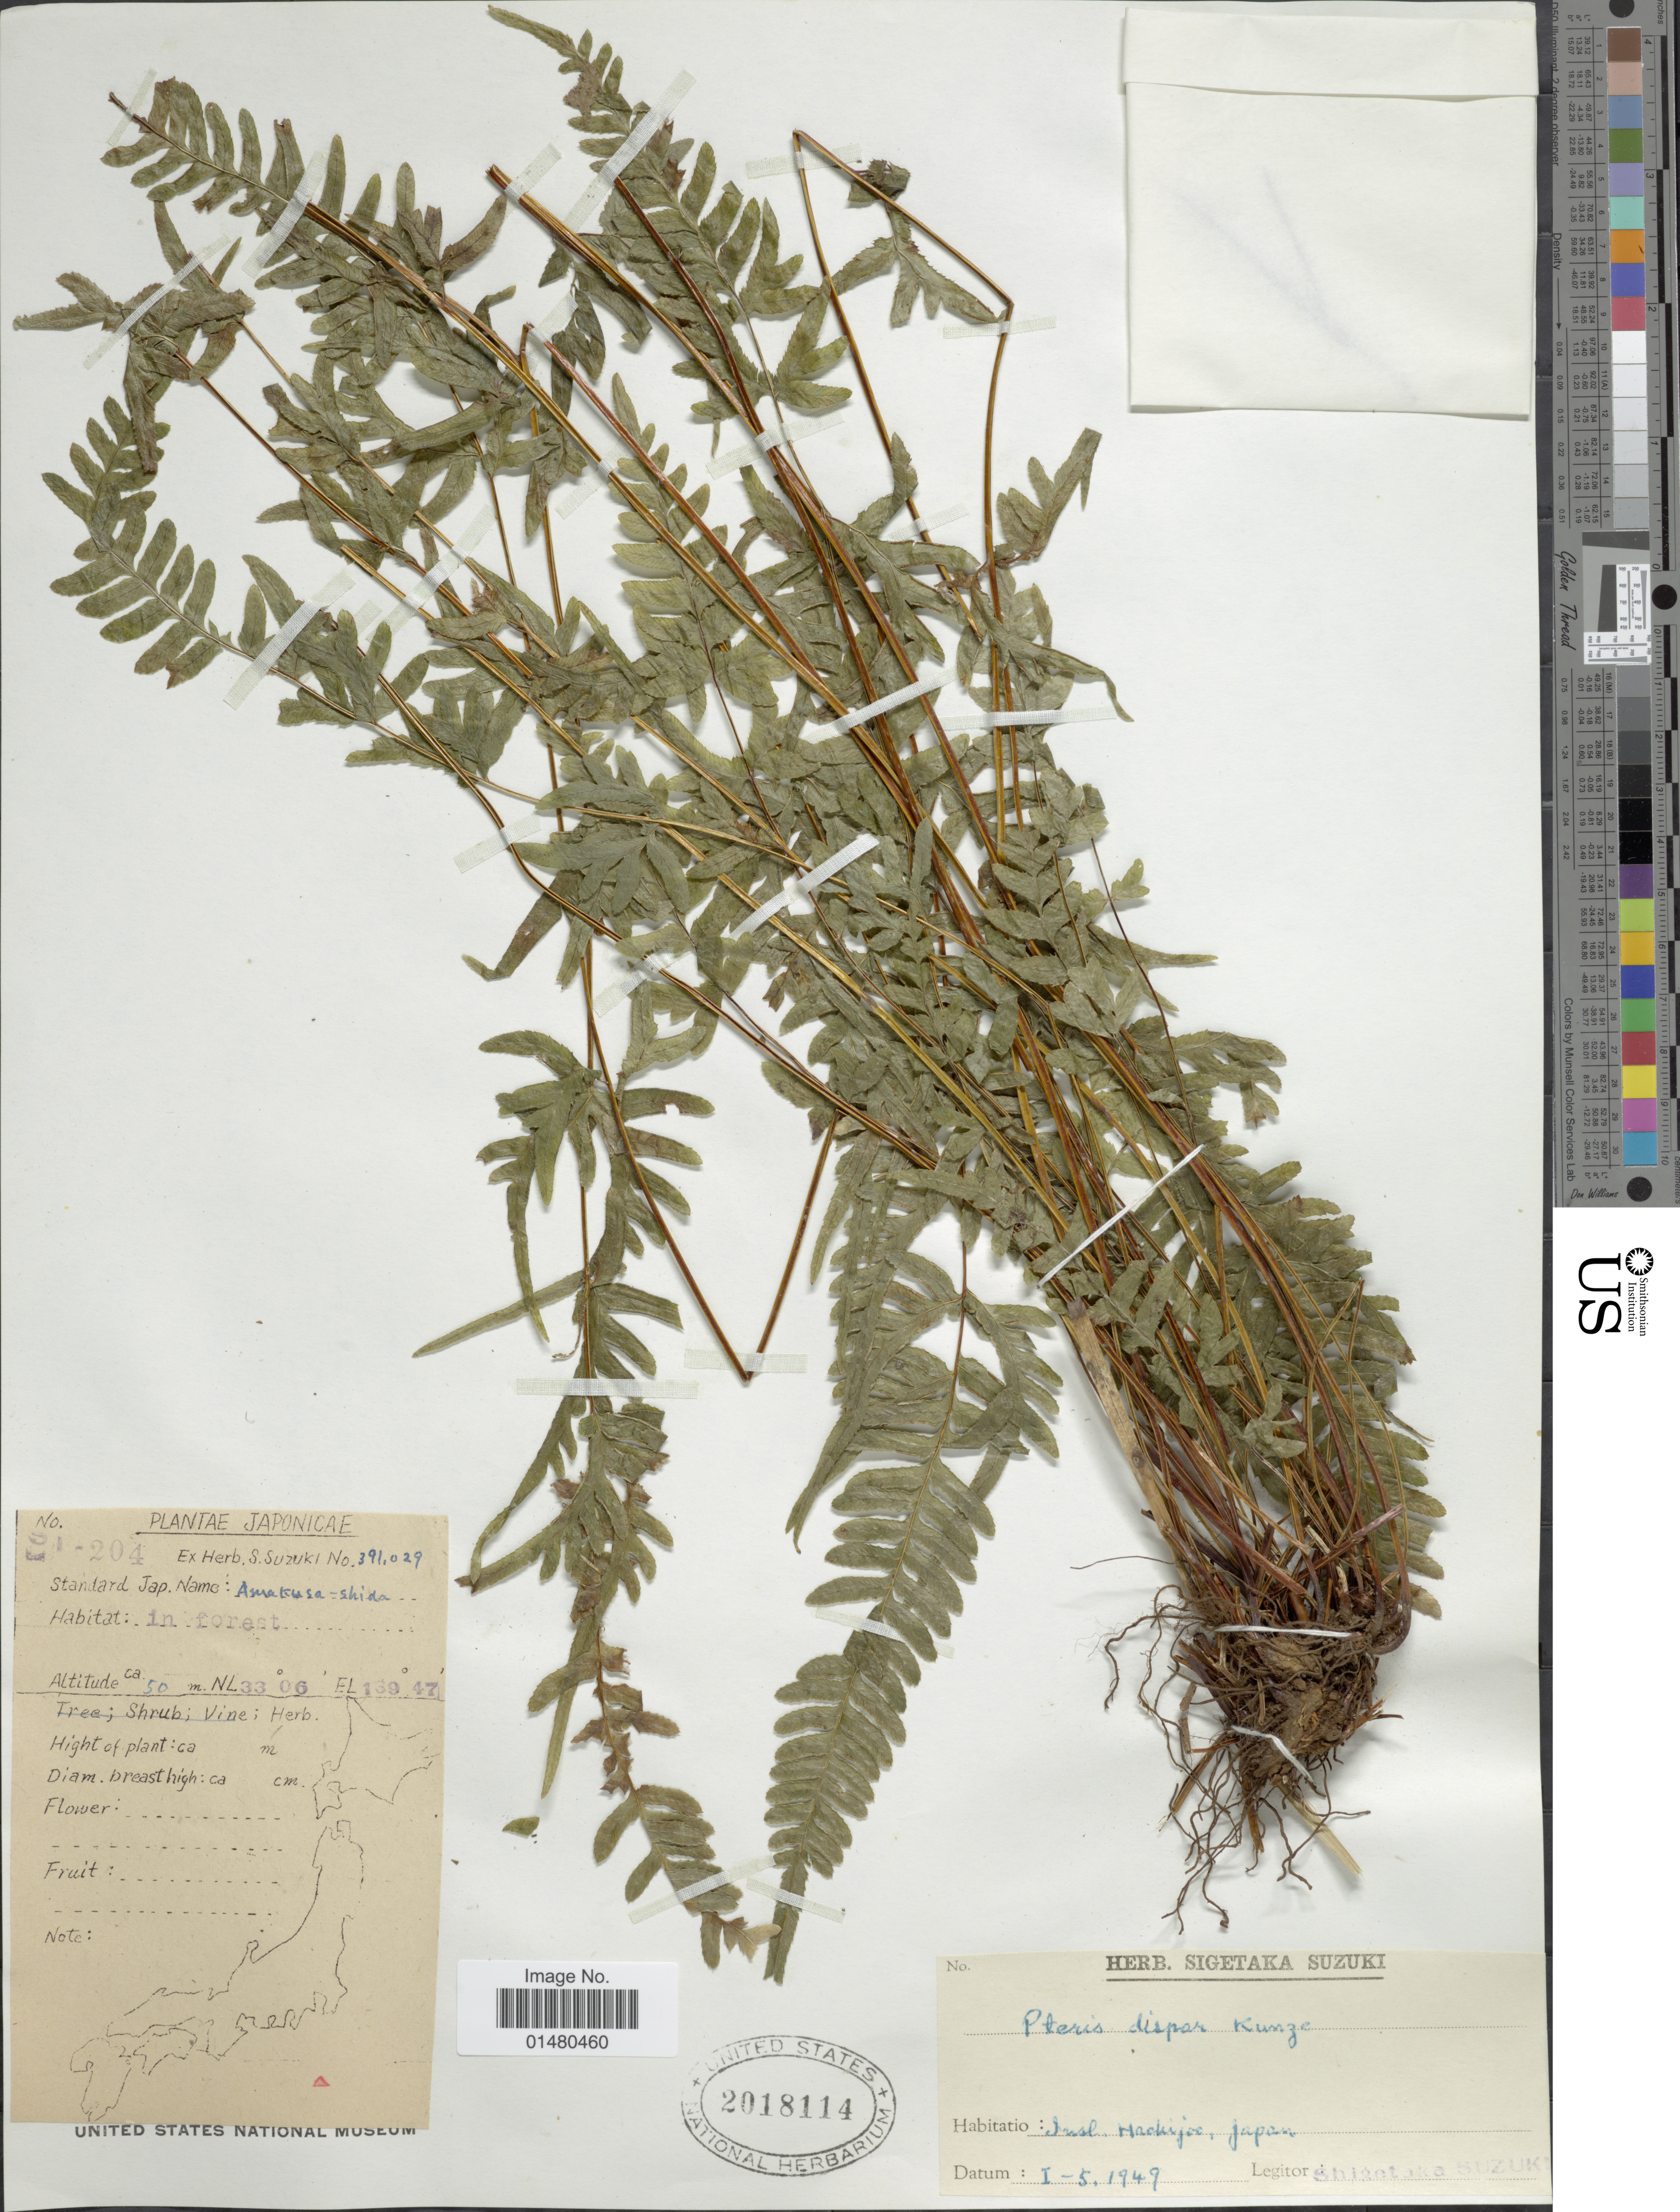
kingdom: Plantae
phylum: Tracheophyta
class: Polypodiopsida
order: Polypodiales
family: Pteridaceae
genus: Pteris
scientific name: Pteris dispar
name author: Kunze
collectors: S. Suzuki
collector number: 2104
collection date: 1949-01-05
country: Japan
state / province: Tokyo, Federal City of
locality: Insl. Hachijoe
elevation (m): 50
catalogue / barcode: US 2018114